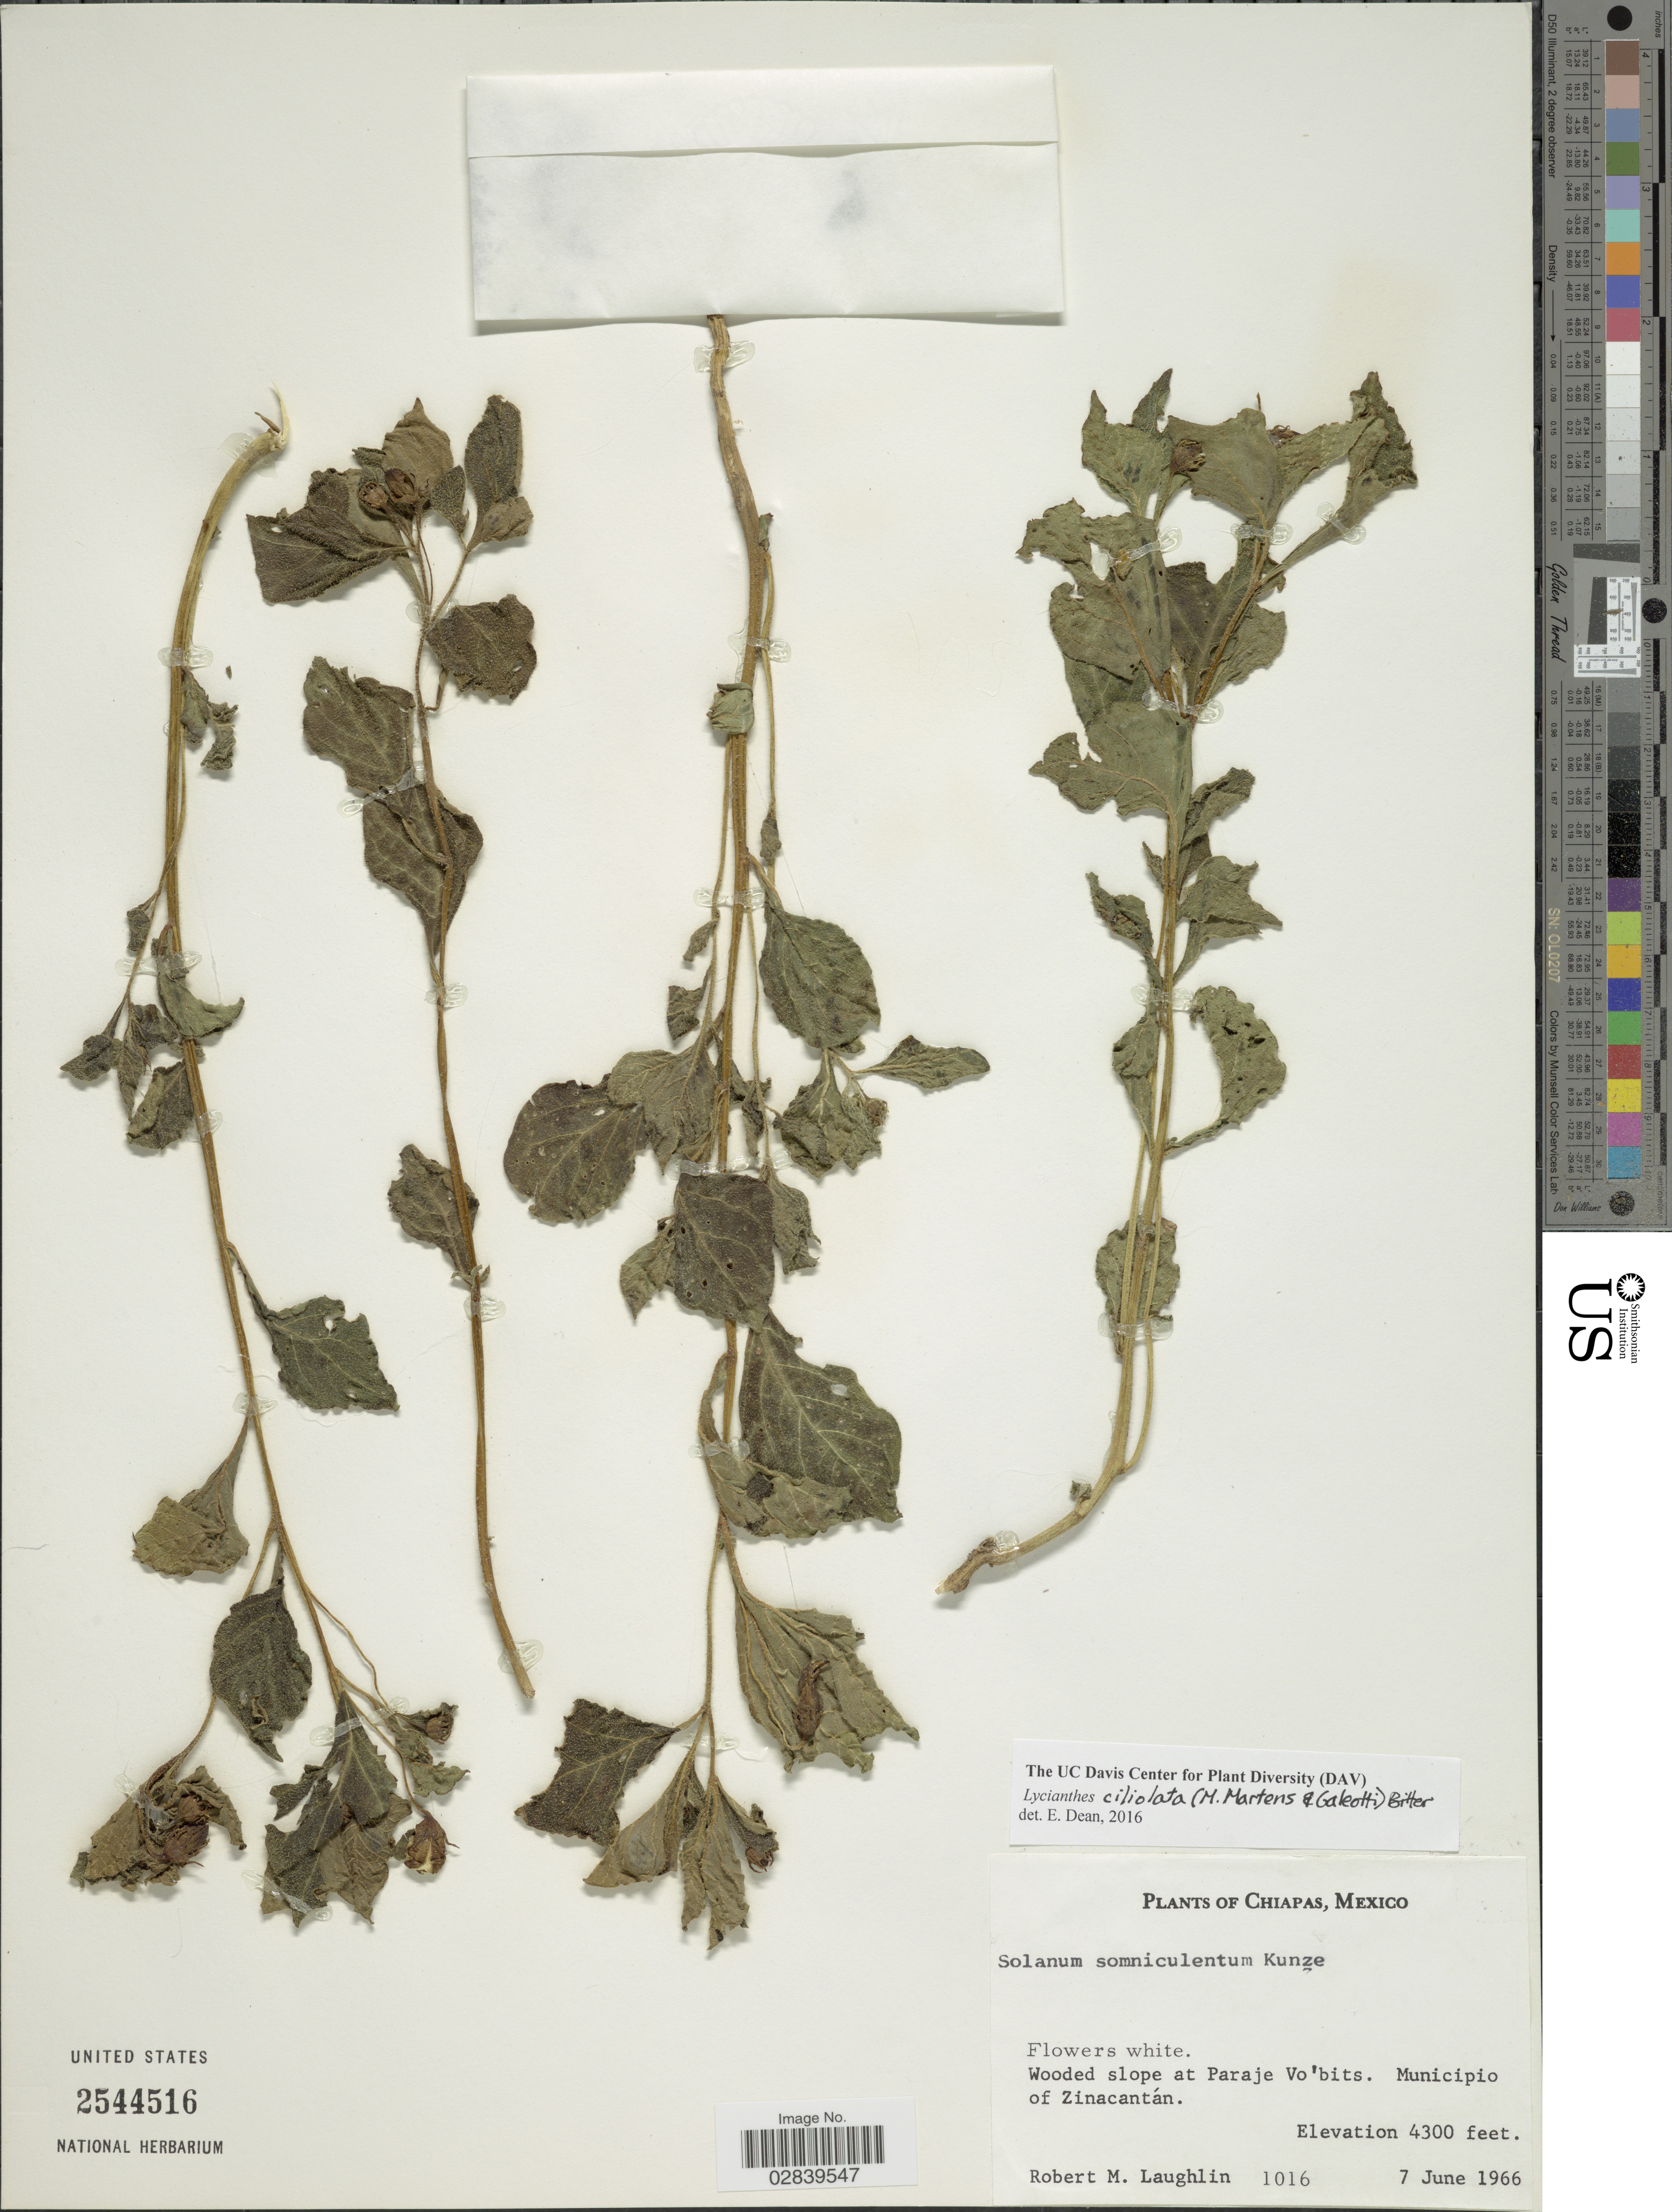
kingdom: Plantae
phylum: Tracheophyta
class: Magnoliopsida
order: Solanales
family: Solanaceae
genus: Lycianthes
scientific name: Lycianthes ciliolata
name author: (M. Martens & Galeotti) Bitter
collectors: R. M. Laughlin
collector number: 1016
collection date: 1966-06-07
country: Mexico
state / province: Chiapas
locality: Wooded slope at Paraje Vo'bits. Municipio of Zinacantán.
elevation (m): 1311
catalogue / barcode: US 2544516